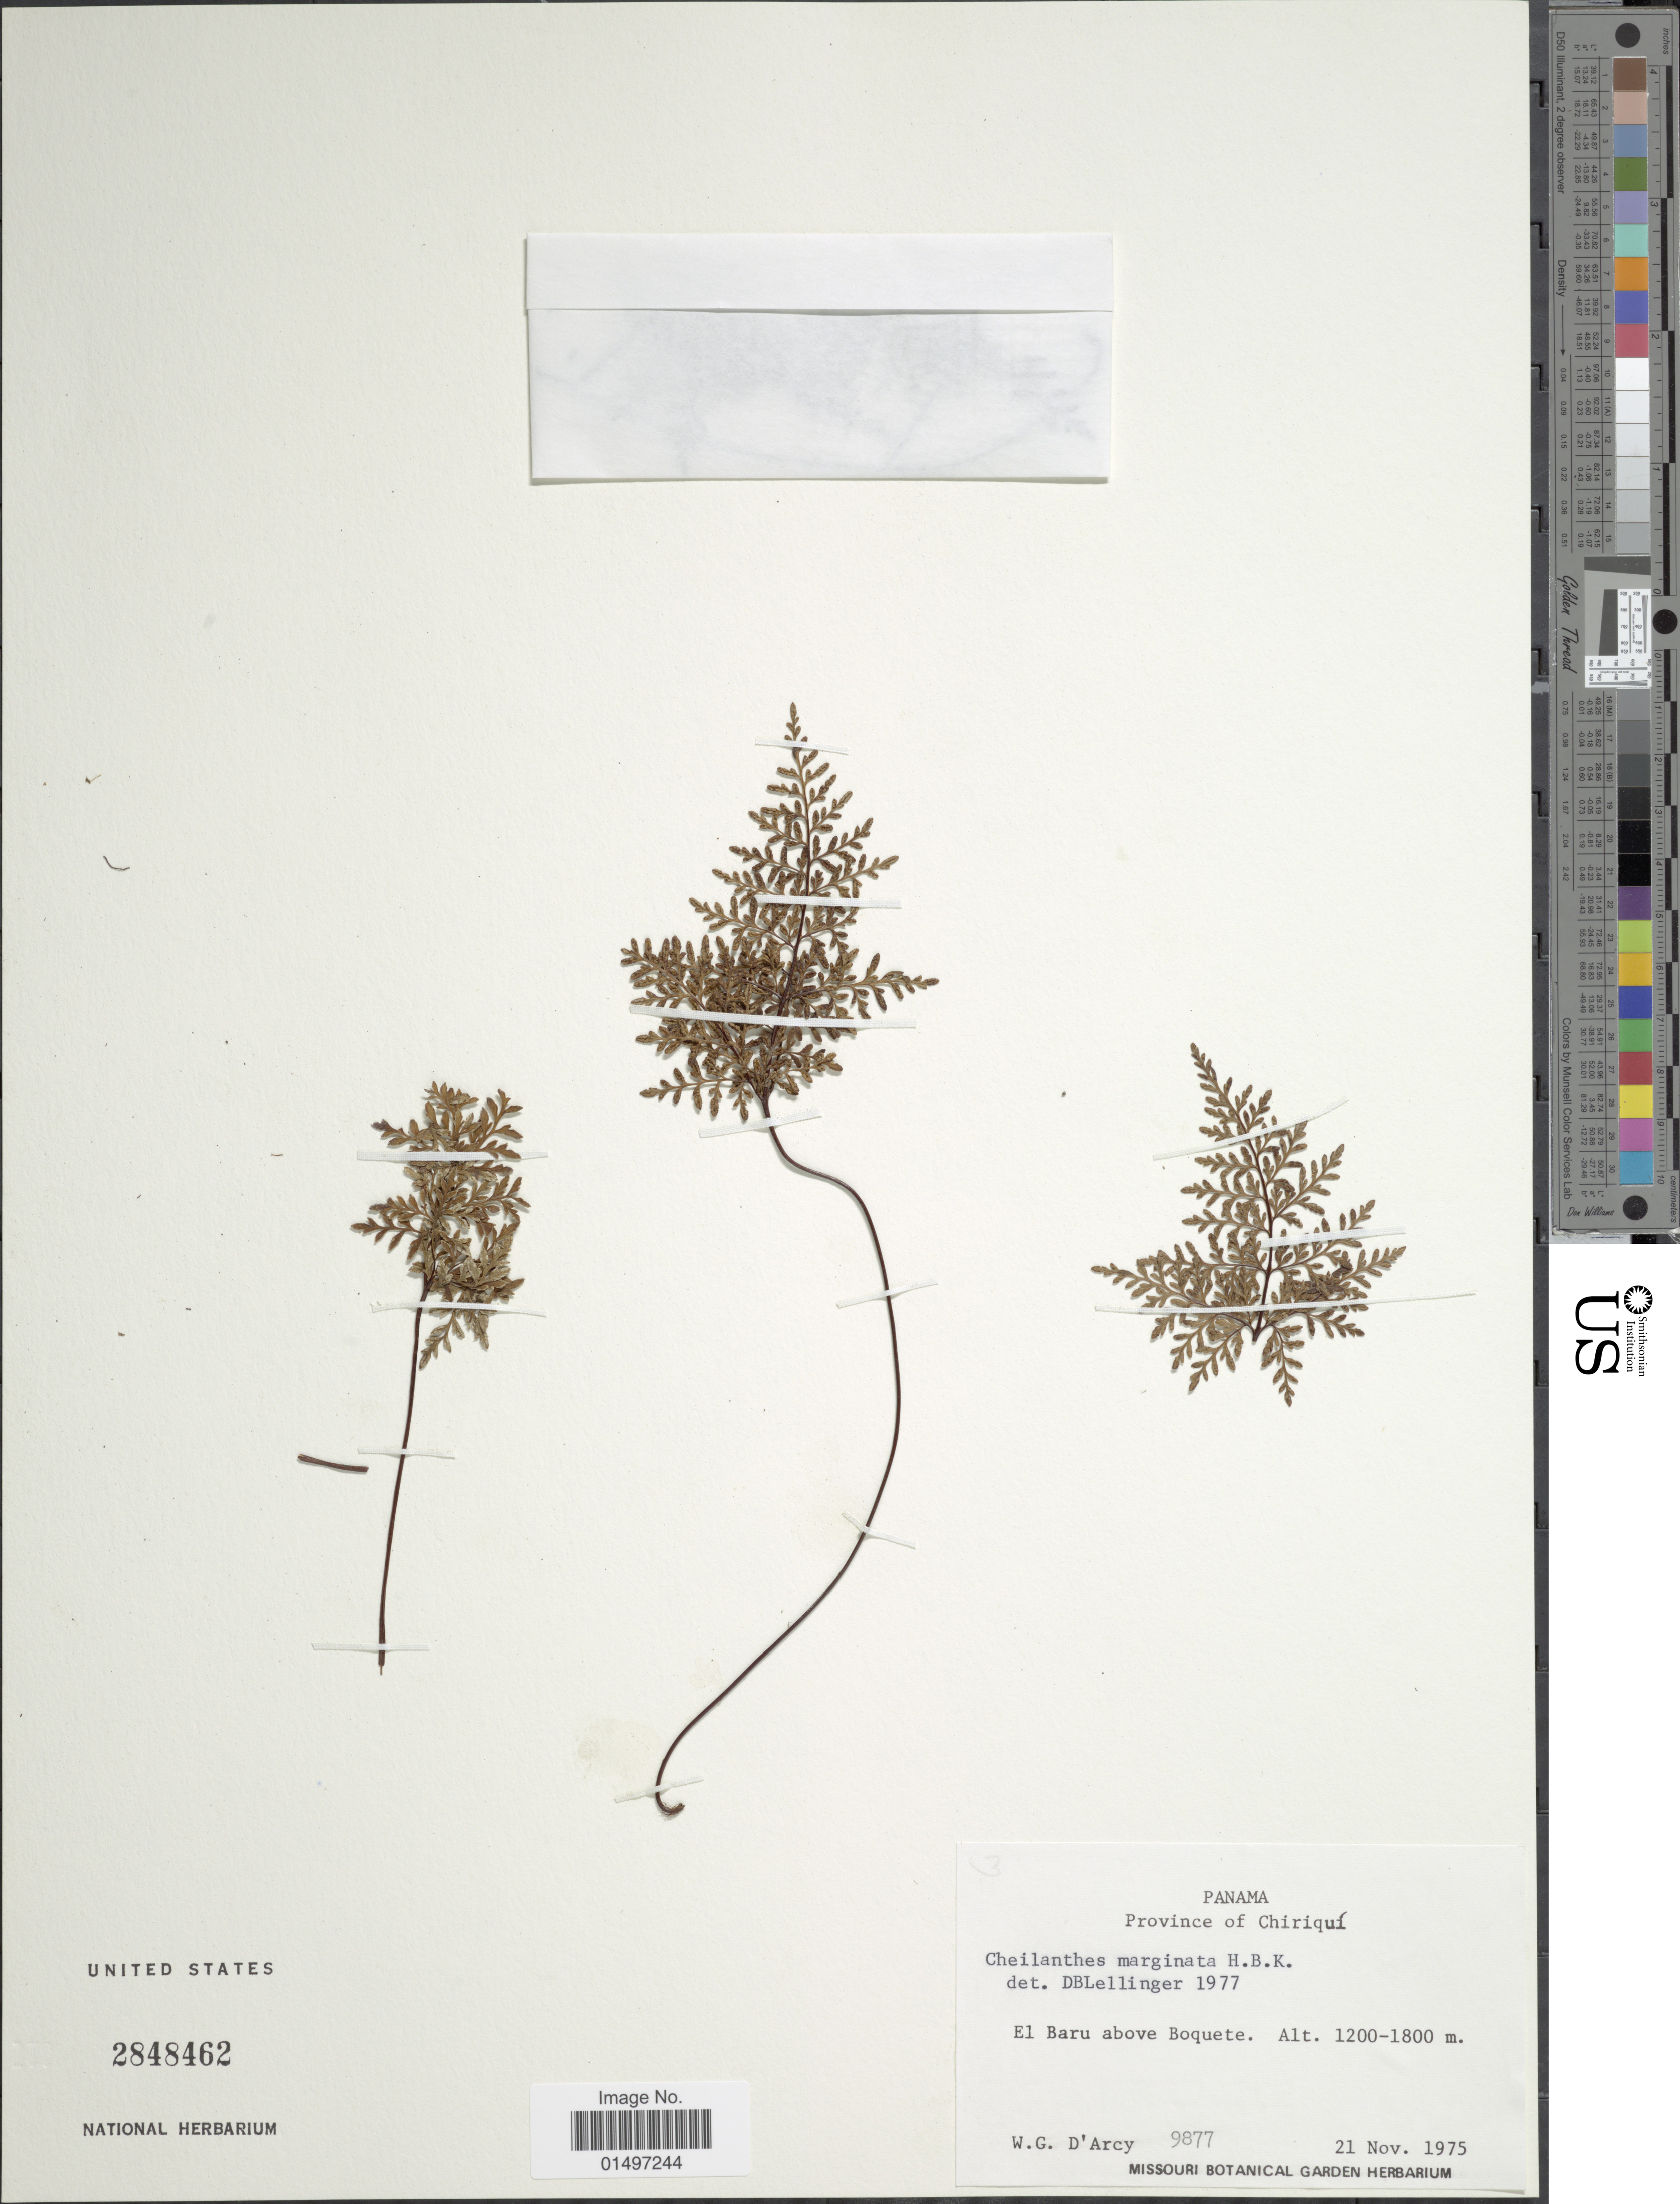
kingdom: Plantae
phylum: Tracheophyta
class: Polypodiopsida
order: Polypodiales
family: Pteridaceae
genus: Gaga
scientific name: Gaga marginata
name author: (Kunth) Fay W. Li & Windham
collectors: W. G. D'Arcy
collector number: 9877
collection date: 1975-11-21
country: Panama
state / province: Chiriqui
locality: Province of Chiriqui. El Baru above Boquete.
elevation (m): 1200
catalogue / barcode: US 2848462